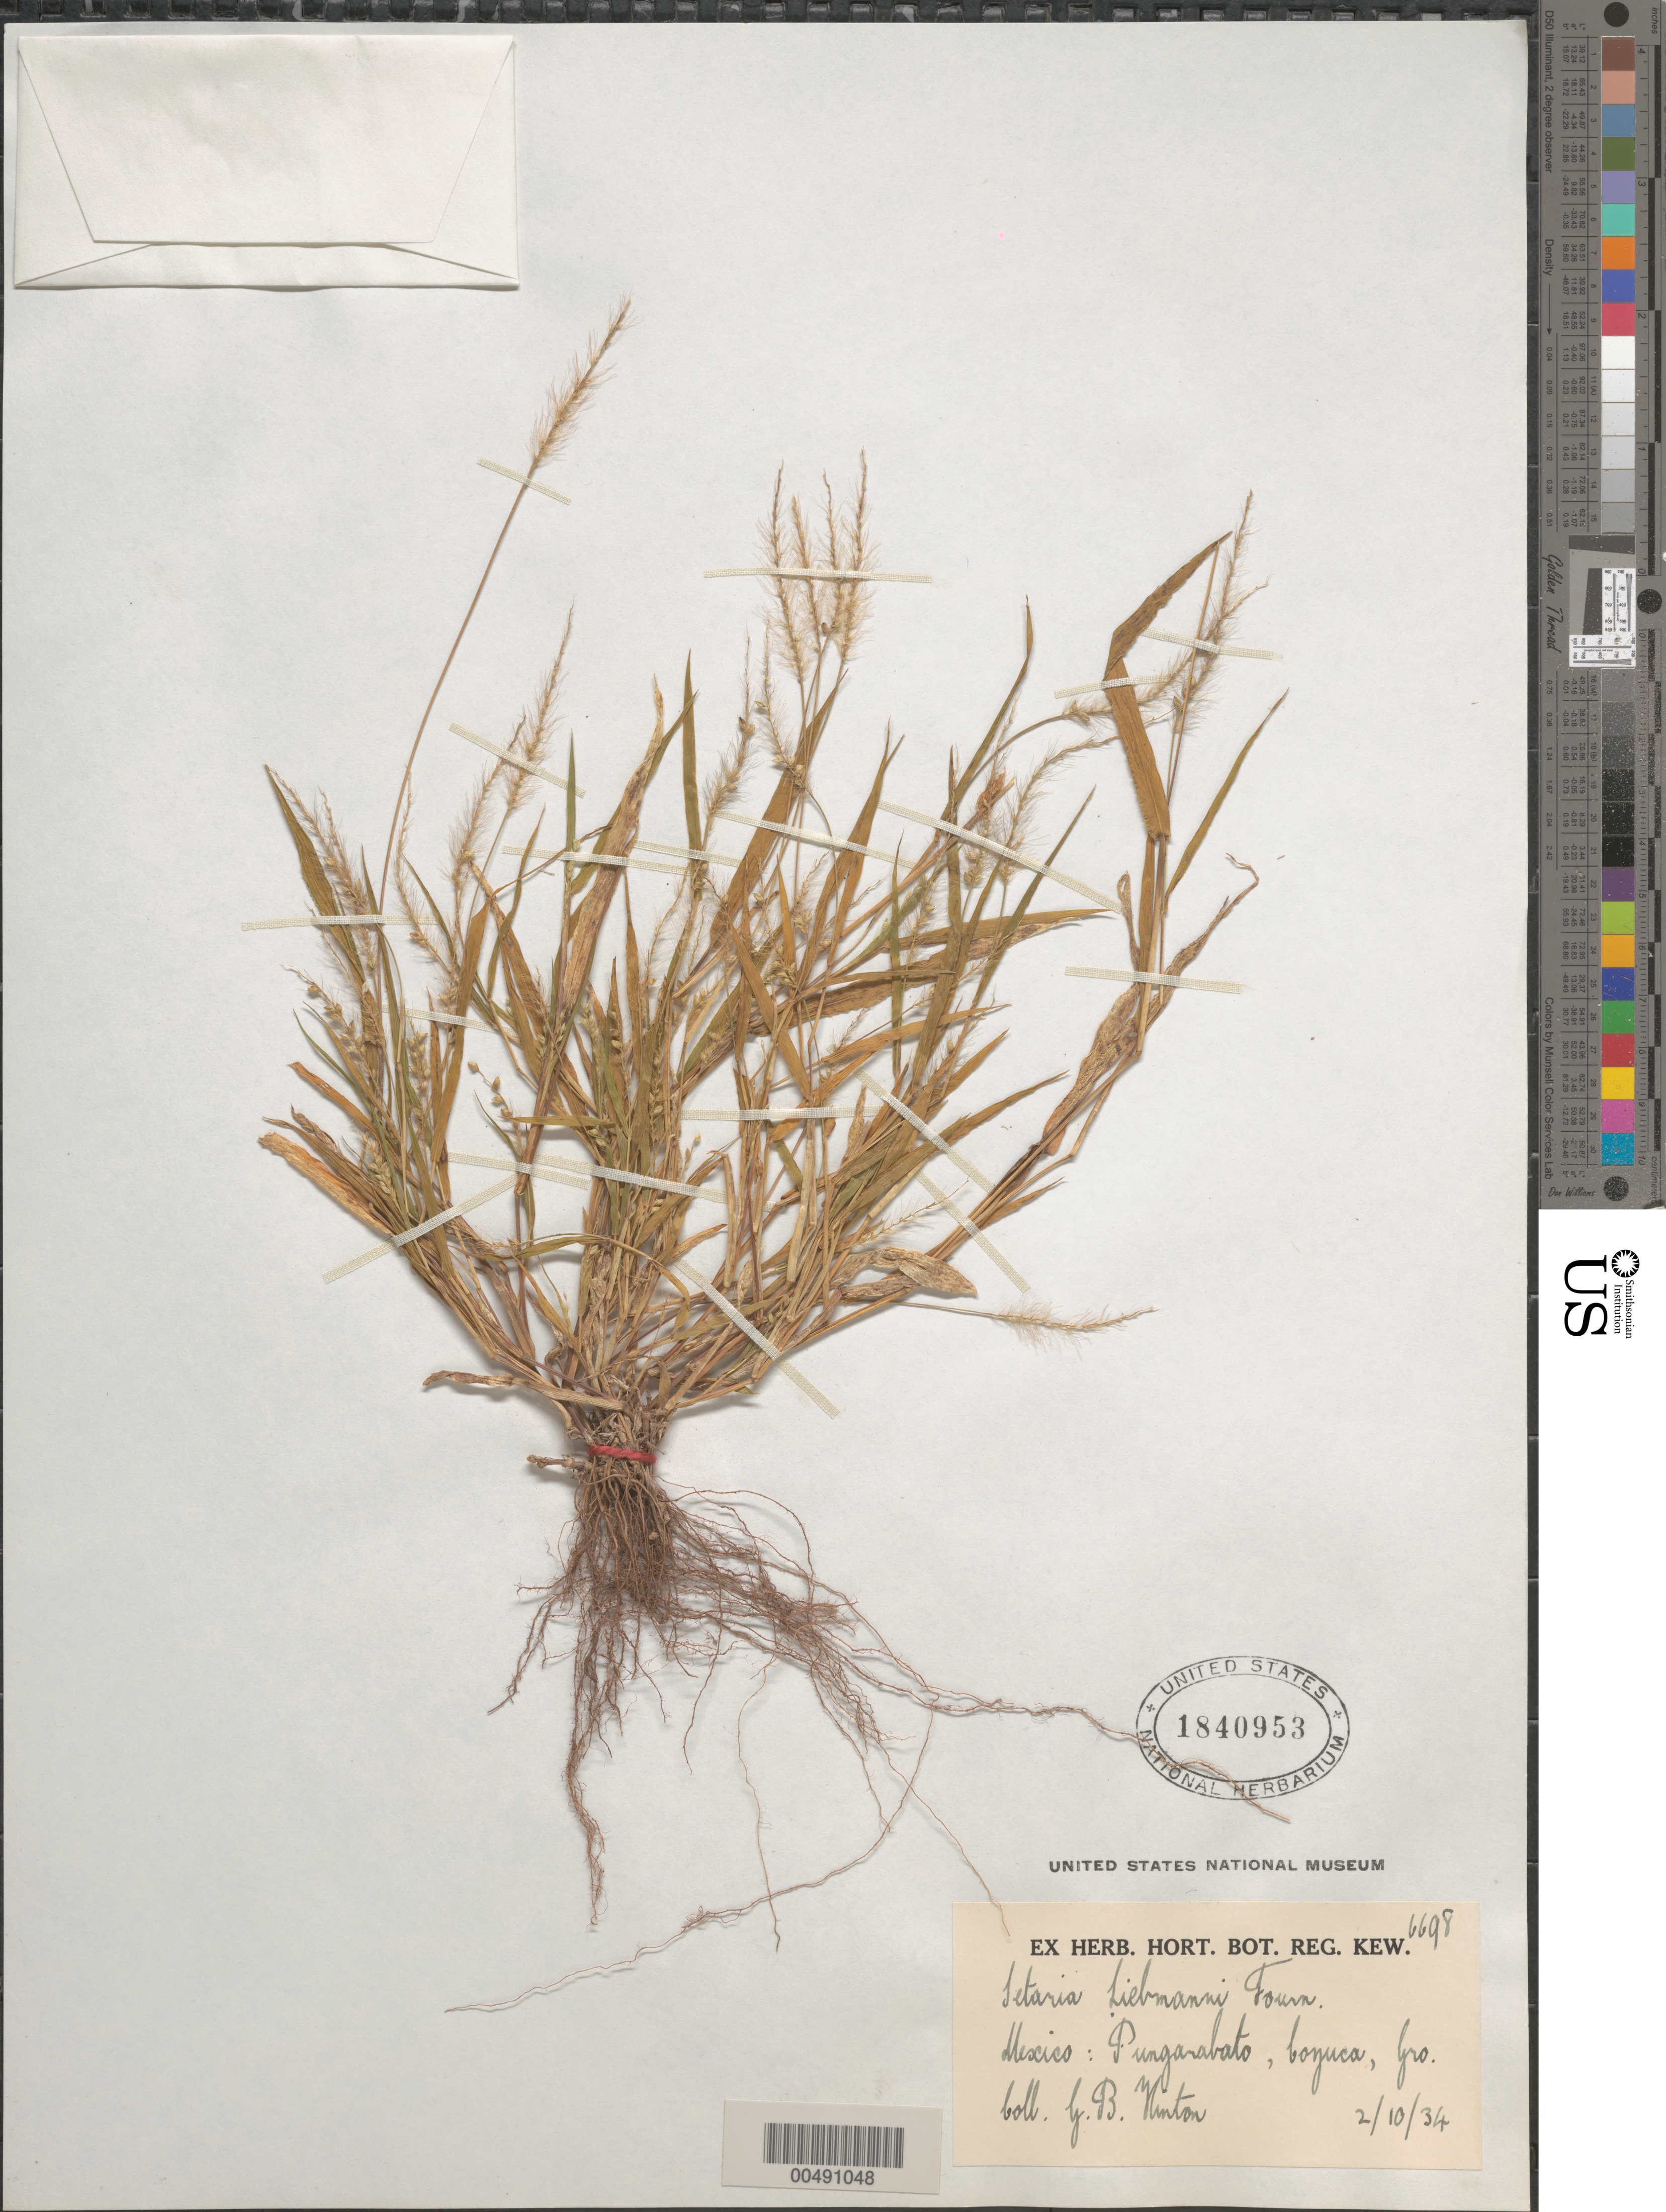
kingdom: Plantae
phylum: Tracheophyta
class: Liliopsida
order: Poales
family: Poaceae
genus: Setaria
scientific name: Setaria liebmannii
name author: E. Fourn.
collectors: G. B. Hinton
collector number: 6698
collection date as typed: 2 Oct 1934 or 10 Feb 1934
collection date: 1934-02-10 or 1934-10-02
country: Mexico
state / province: Guerrero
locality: Pungarabato, Coyuca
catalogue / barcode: US 1840953